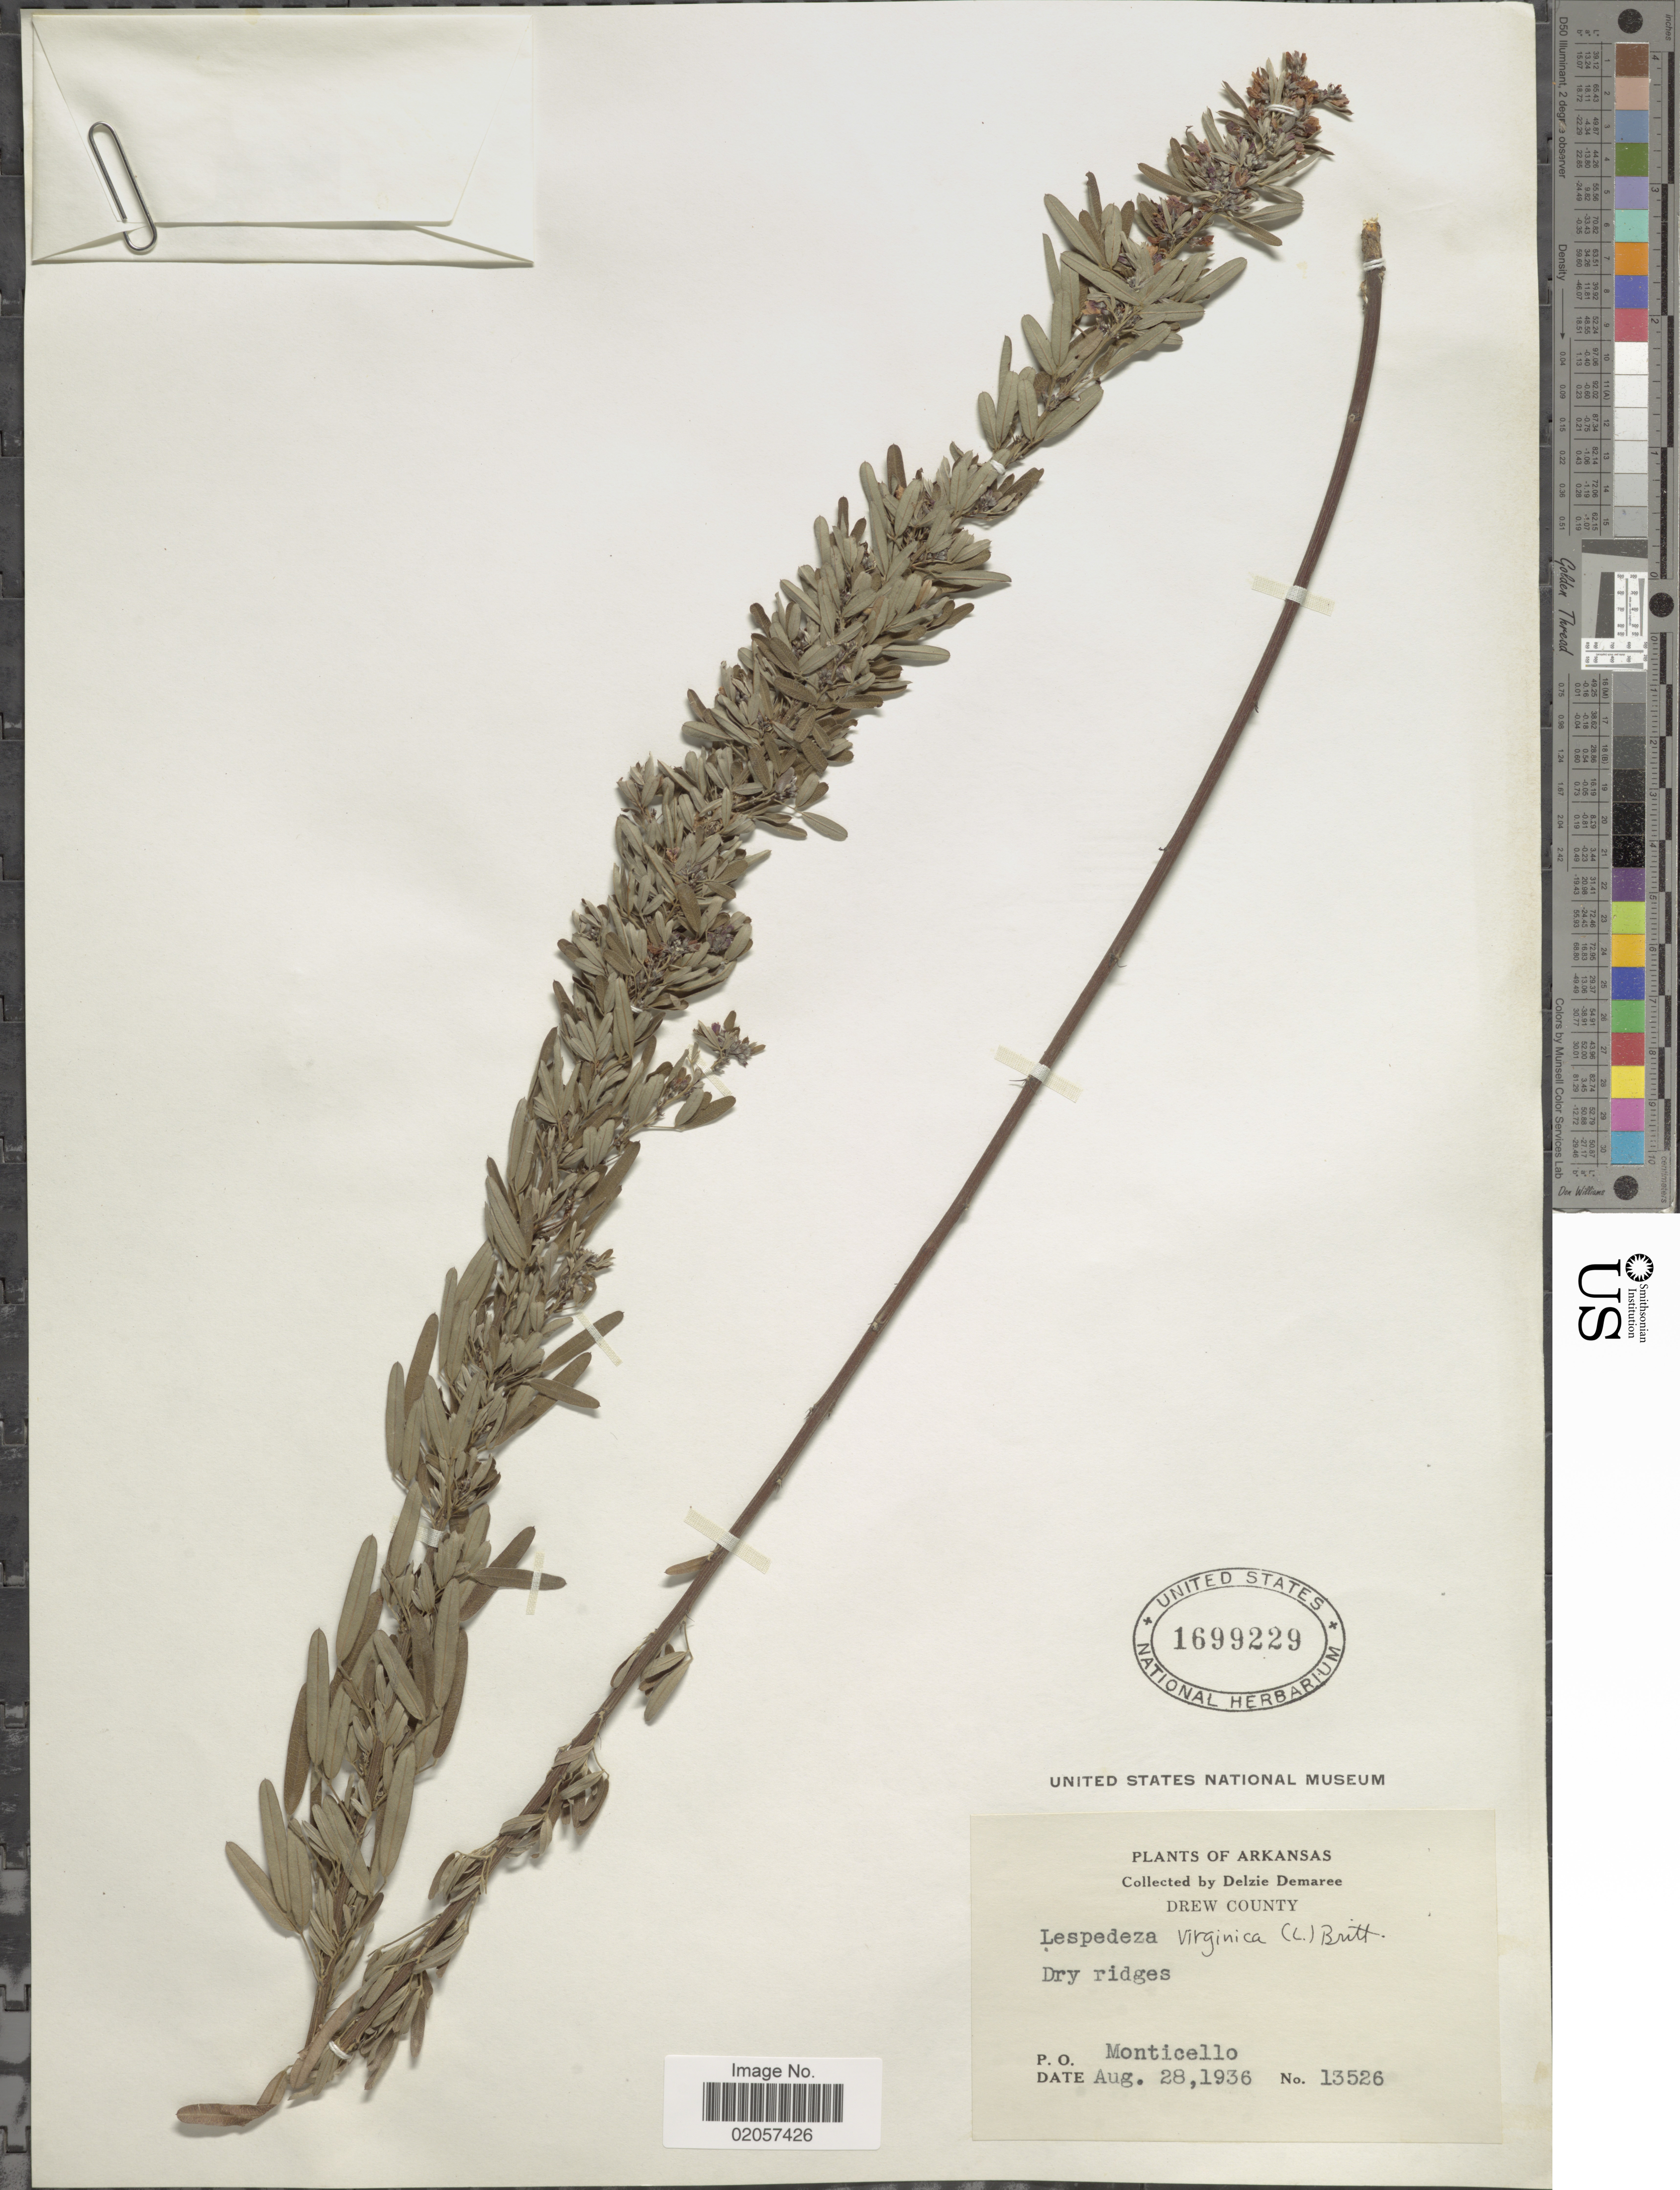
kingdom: Plantae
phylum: Tracheophyta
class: Magnoliopsida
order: Fabales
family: Fabaceae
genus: Lespedeza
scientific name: Lespedeza virginica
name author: (L.) Britton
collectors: D. Demaree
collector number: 13526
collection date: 1936-08-28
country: United States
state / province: Arkansas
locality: Arkansas, Drew County, Montecello.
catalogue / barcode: US 1699229